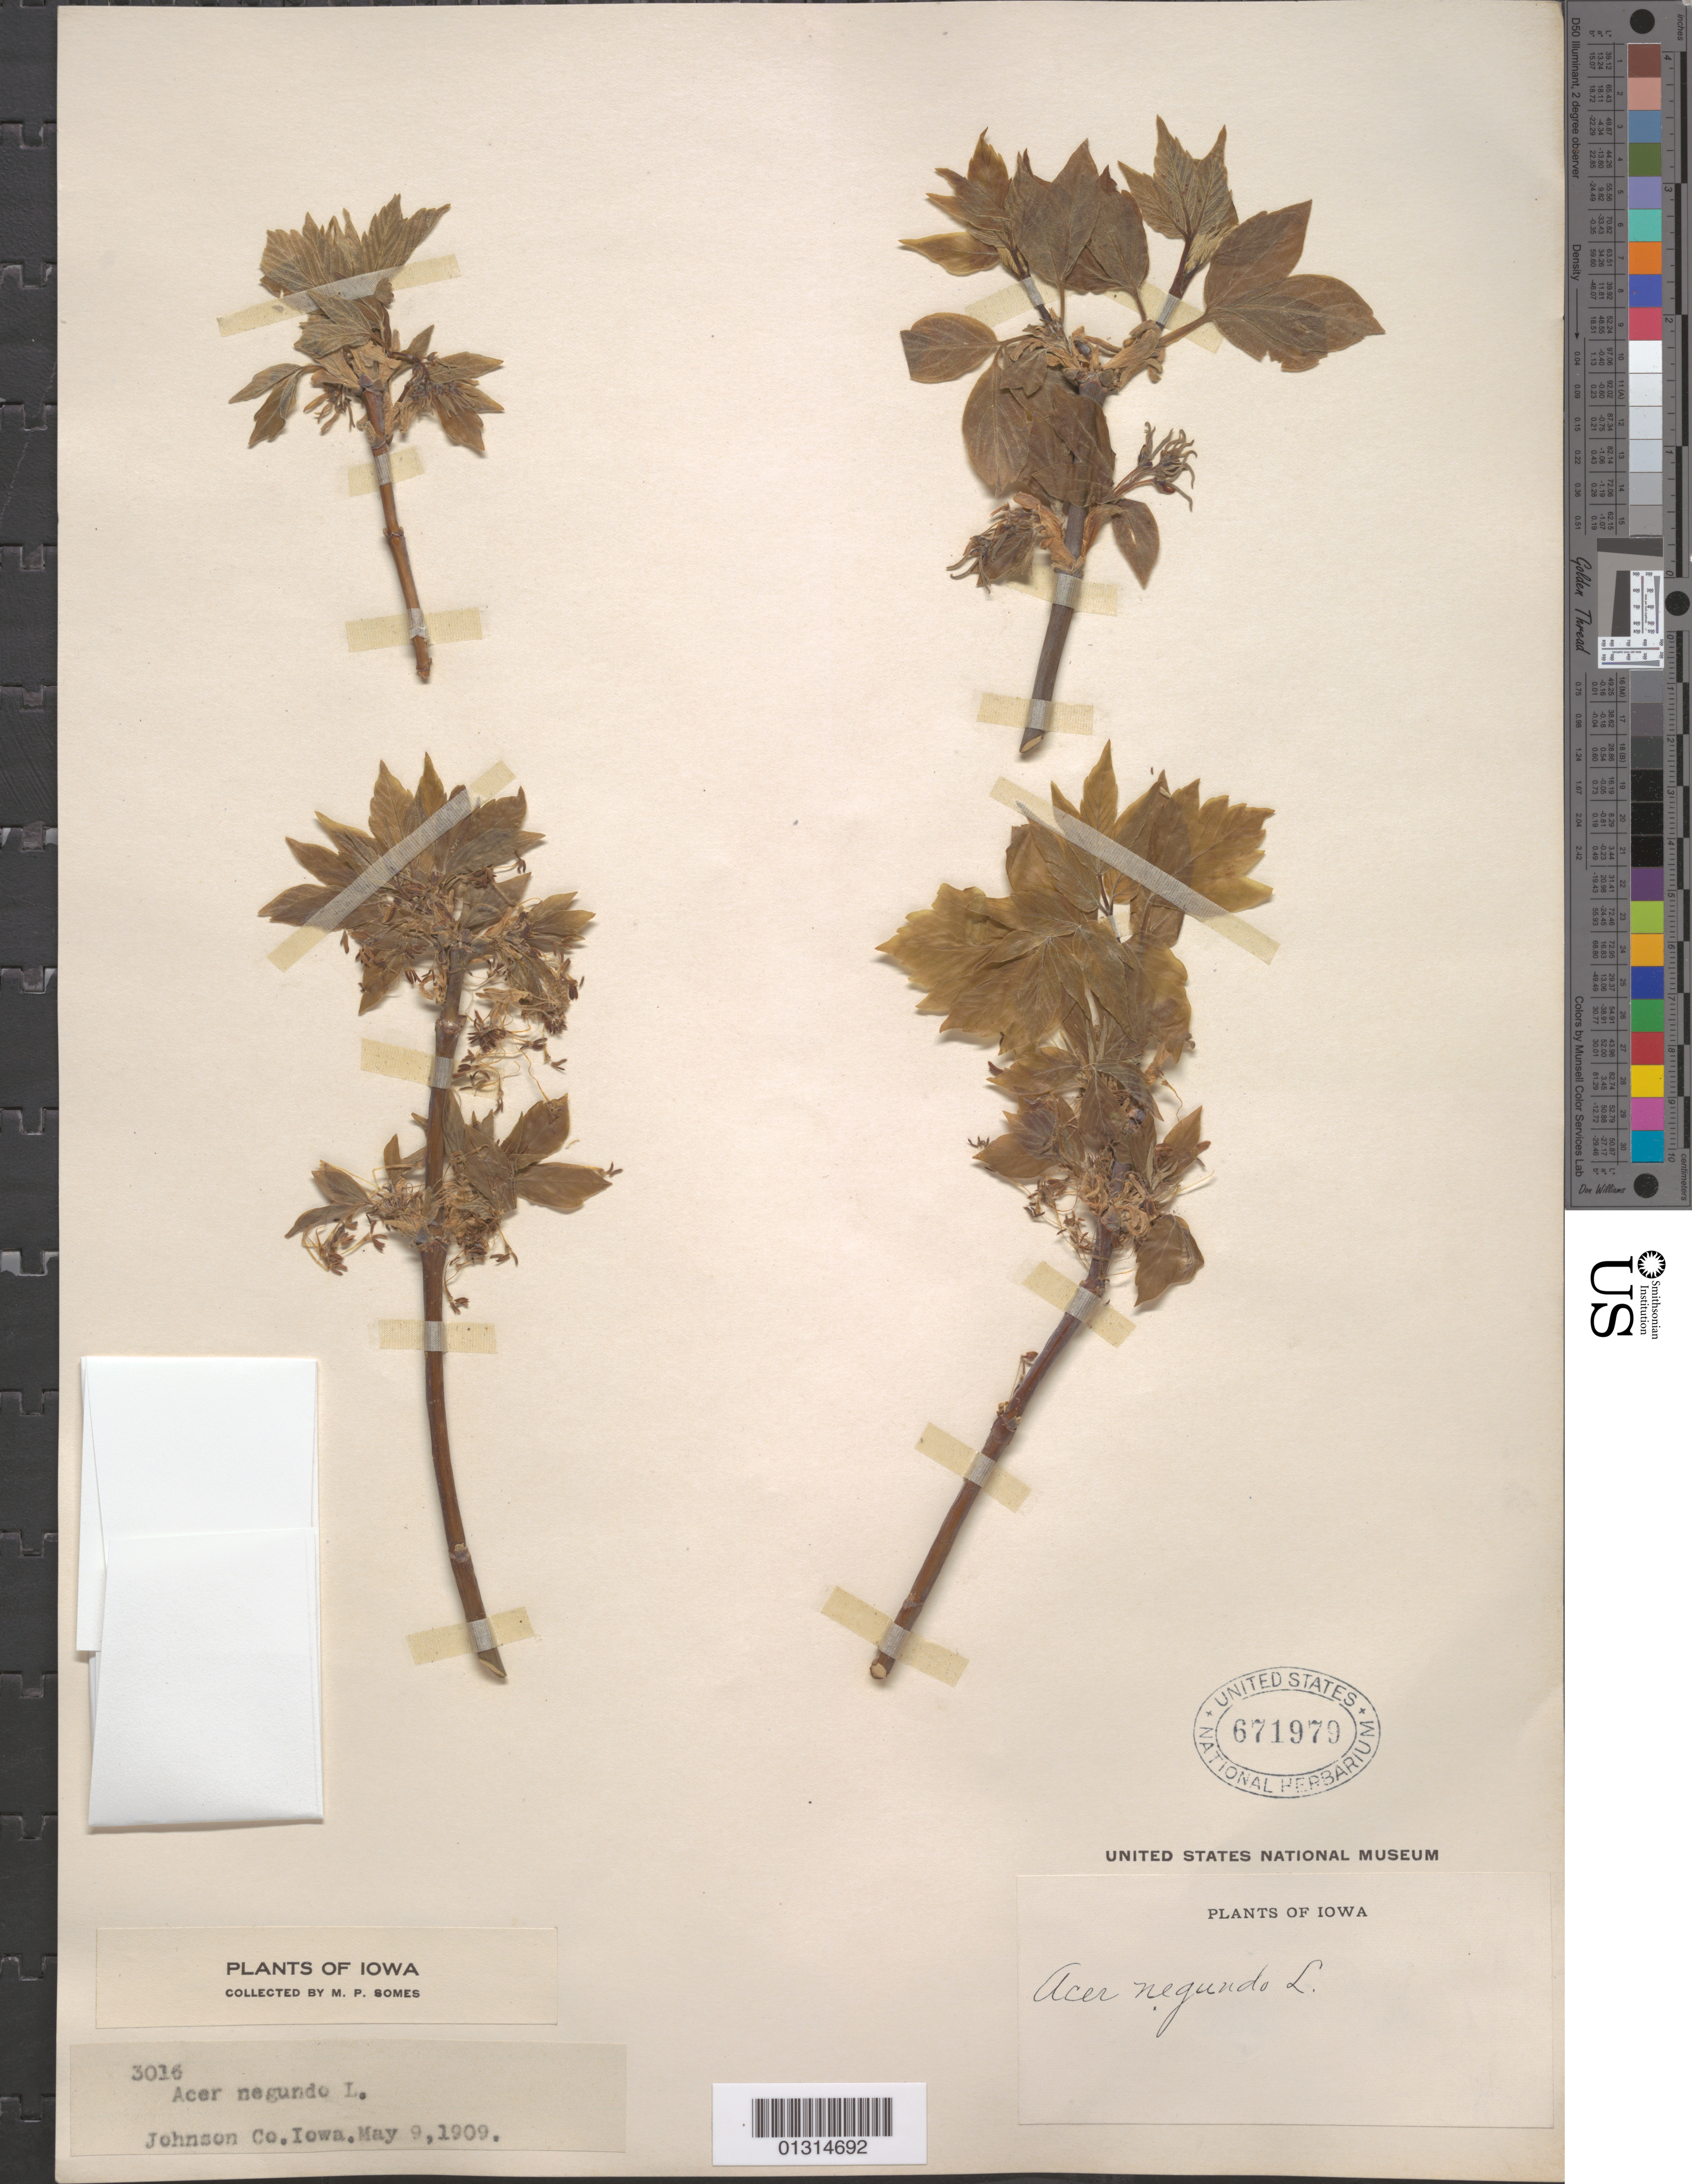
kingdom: Plantae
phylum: Tracheophyta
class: Magnoliopsida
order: Sapindales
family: Sapindaceae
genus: Acer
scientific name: Acer negundo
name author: L.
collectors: M. Somes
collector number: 3016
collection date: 1909-05-09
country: United States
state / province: Iowa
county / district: Johnson County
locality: Johnson County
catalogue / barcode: US 671979